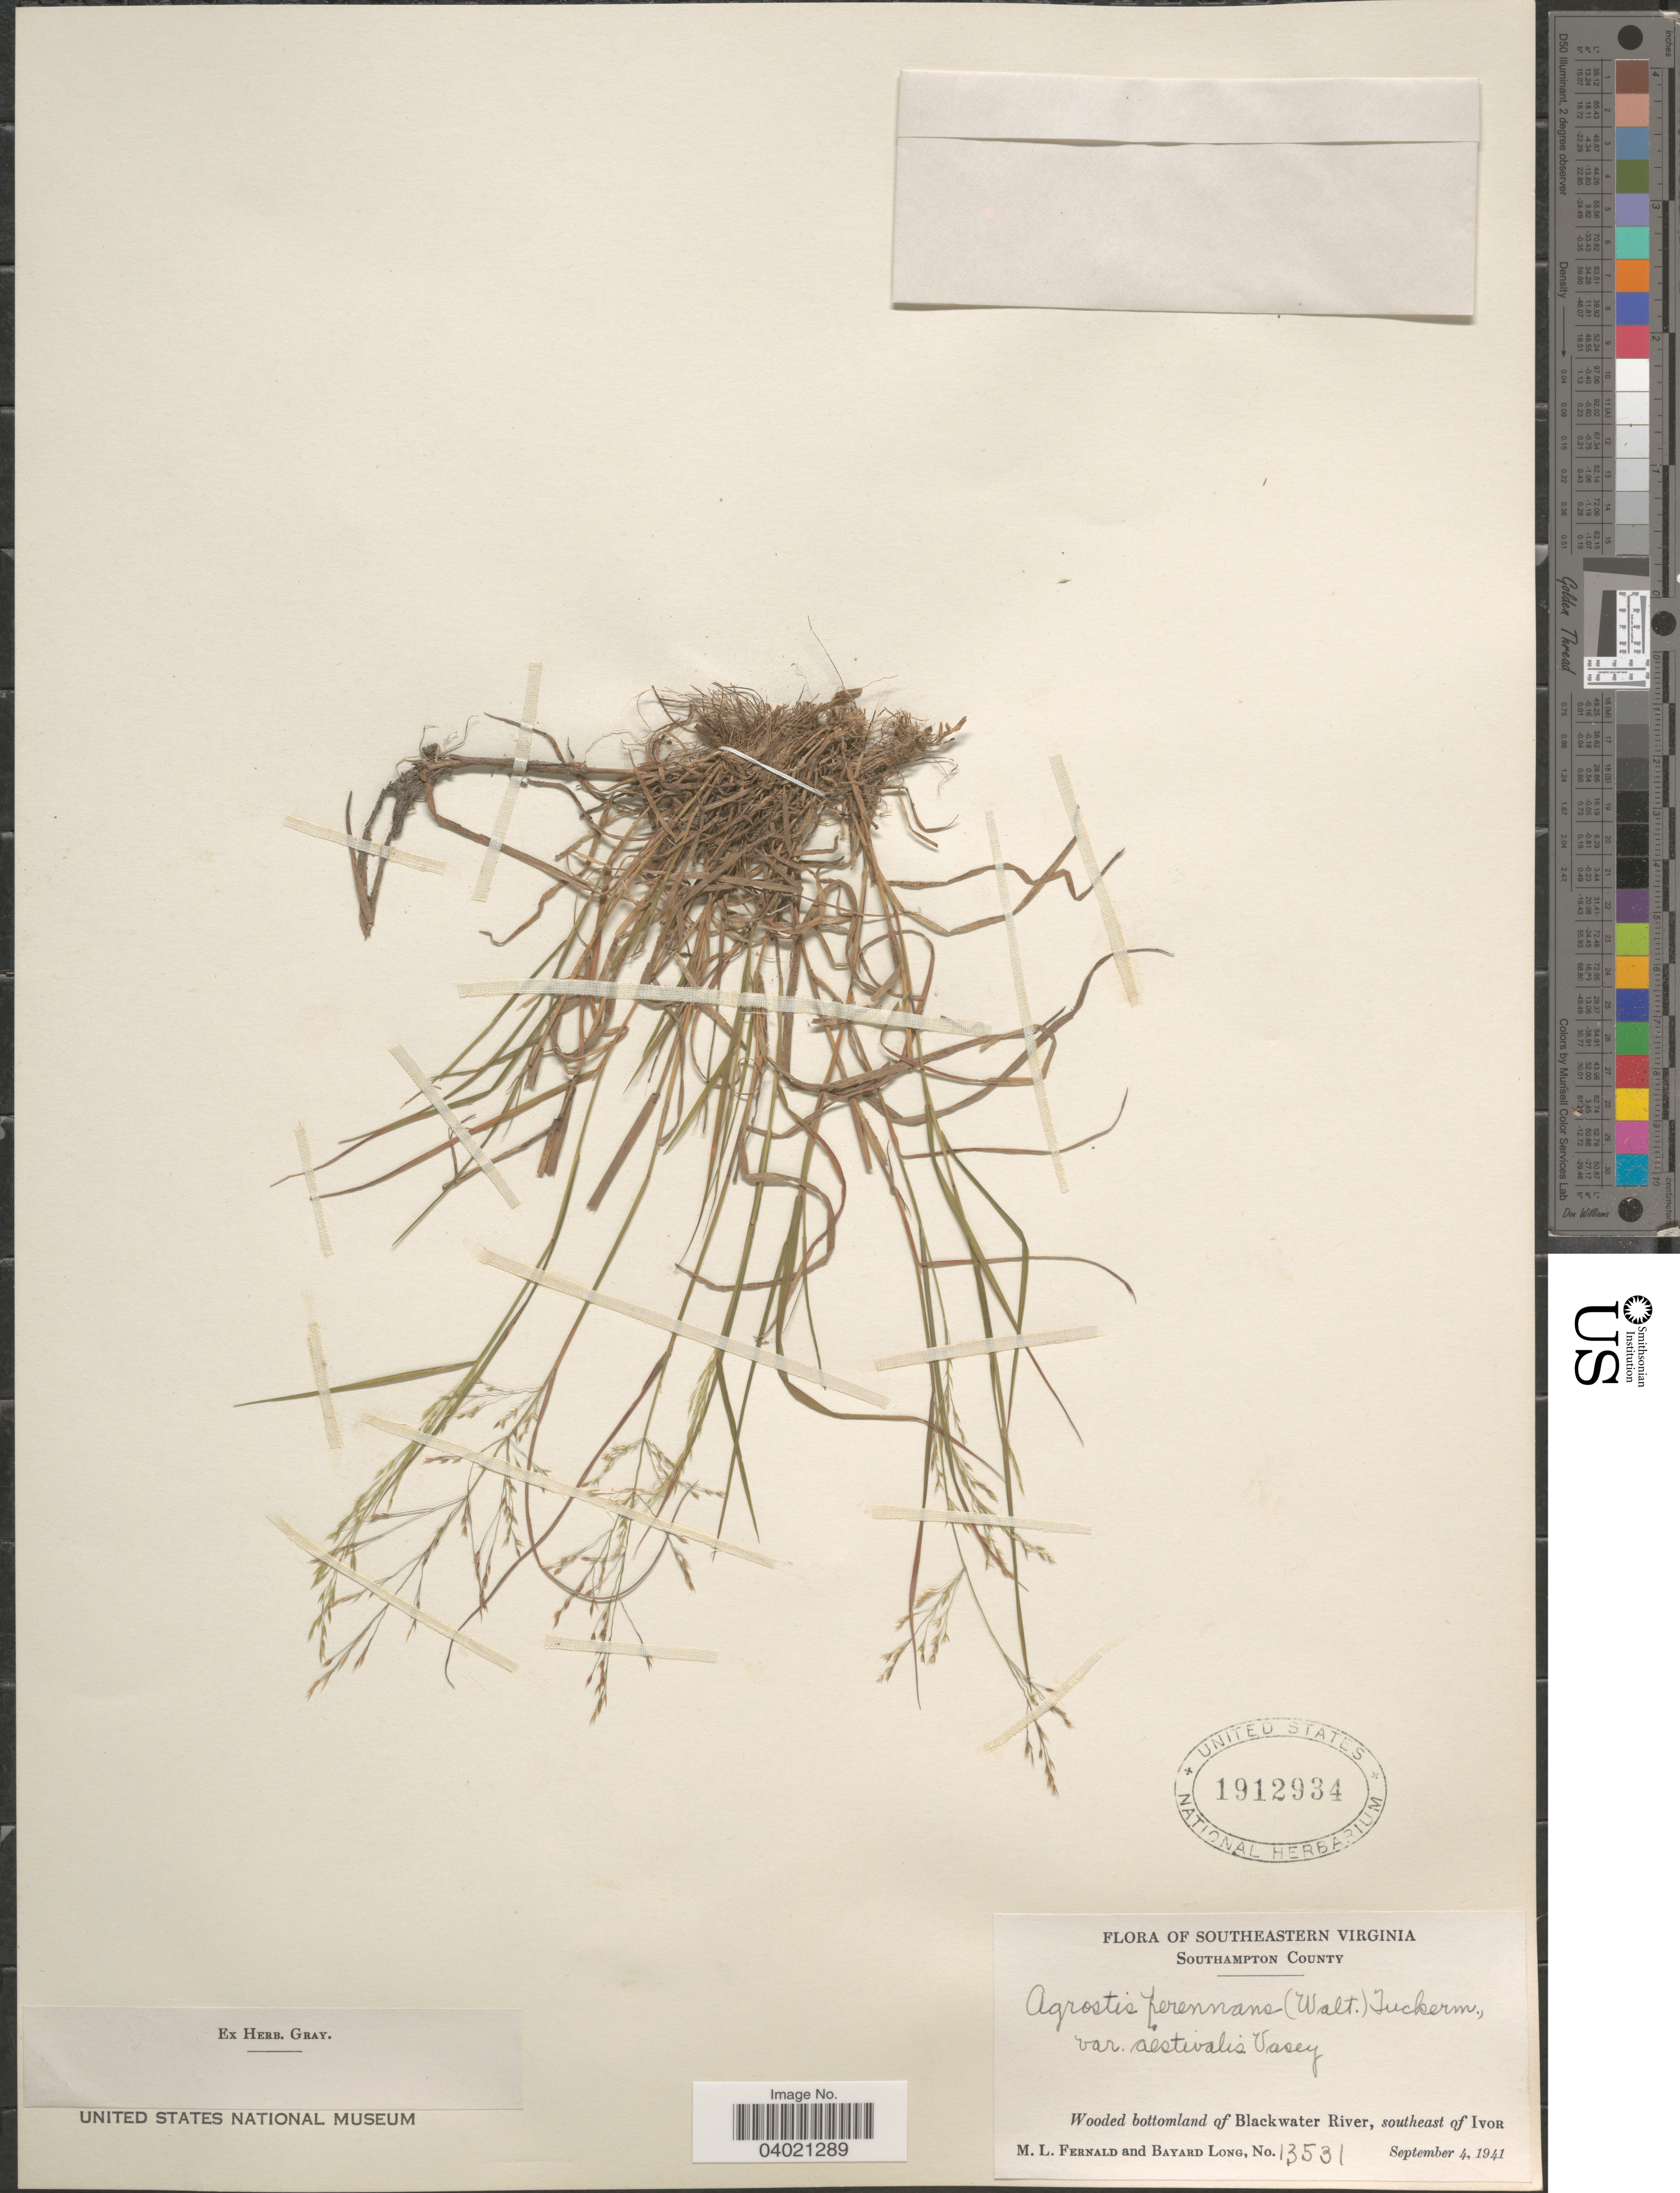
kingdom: Plantae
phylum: Tracheophyta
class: Liliopsida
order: Poales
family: Poaceae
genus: Agrostis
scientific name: Agrostis perennans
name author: (Walter) Tuck.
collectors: M. L. Fernald & B. Long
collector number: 13531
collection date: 1941-09-04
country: United States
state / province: Virginia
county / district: Southampton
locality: Southeastern Virginia. Southampton County. Blackwater River, southeast of Ivor.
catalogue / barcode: US 1912934